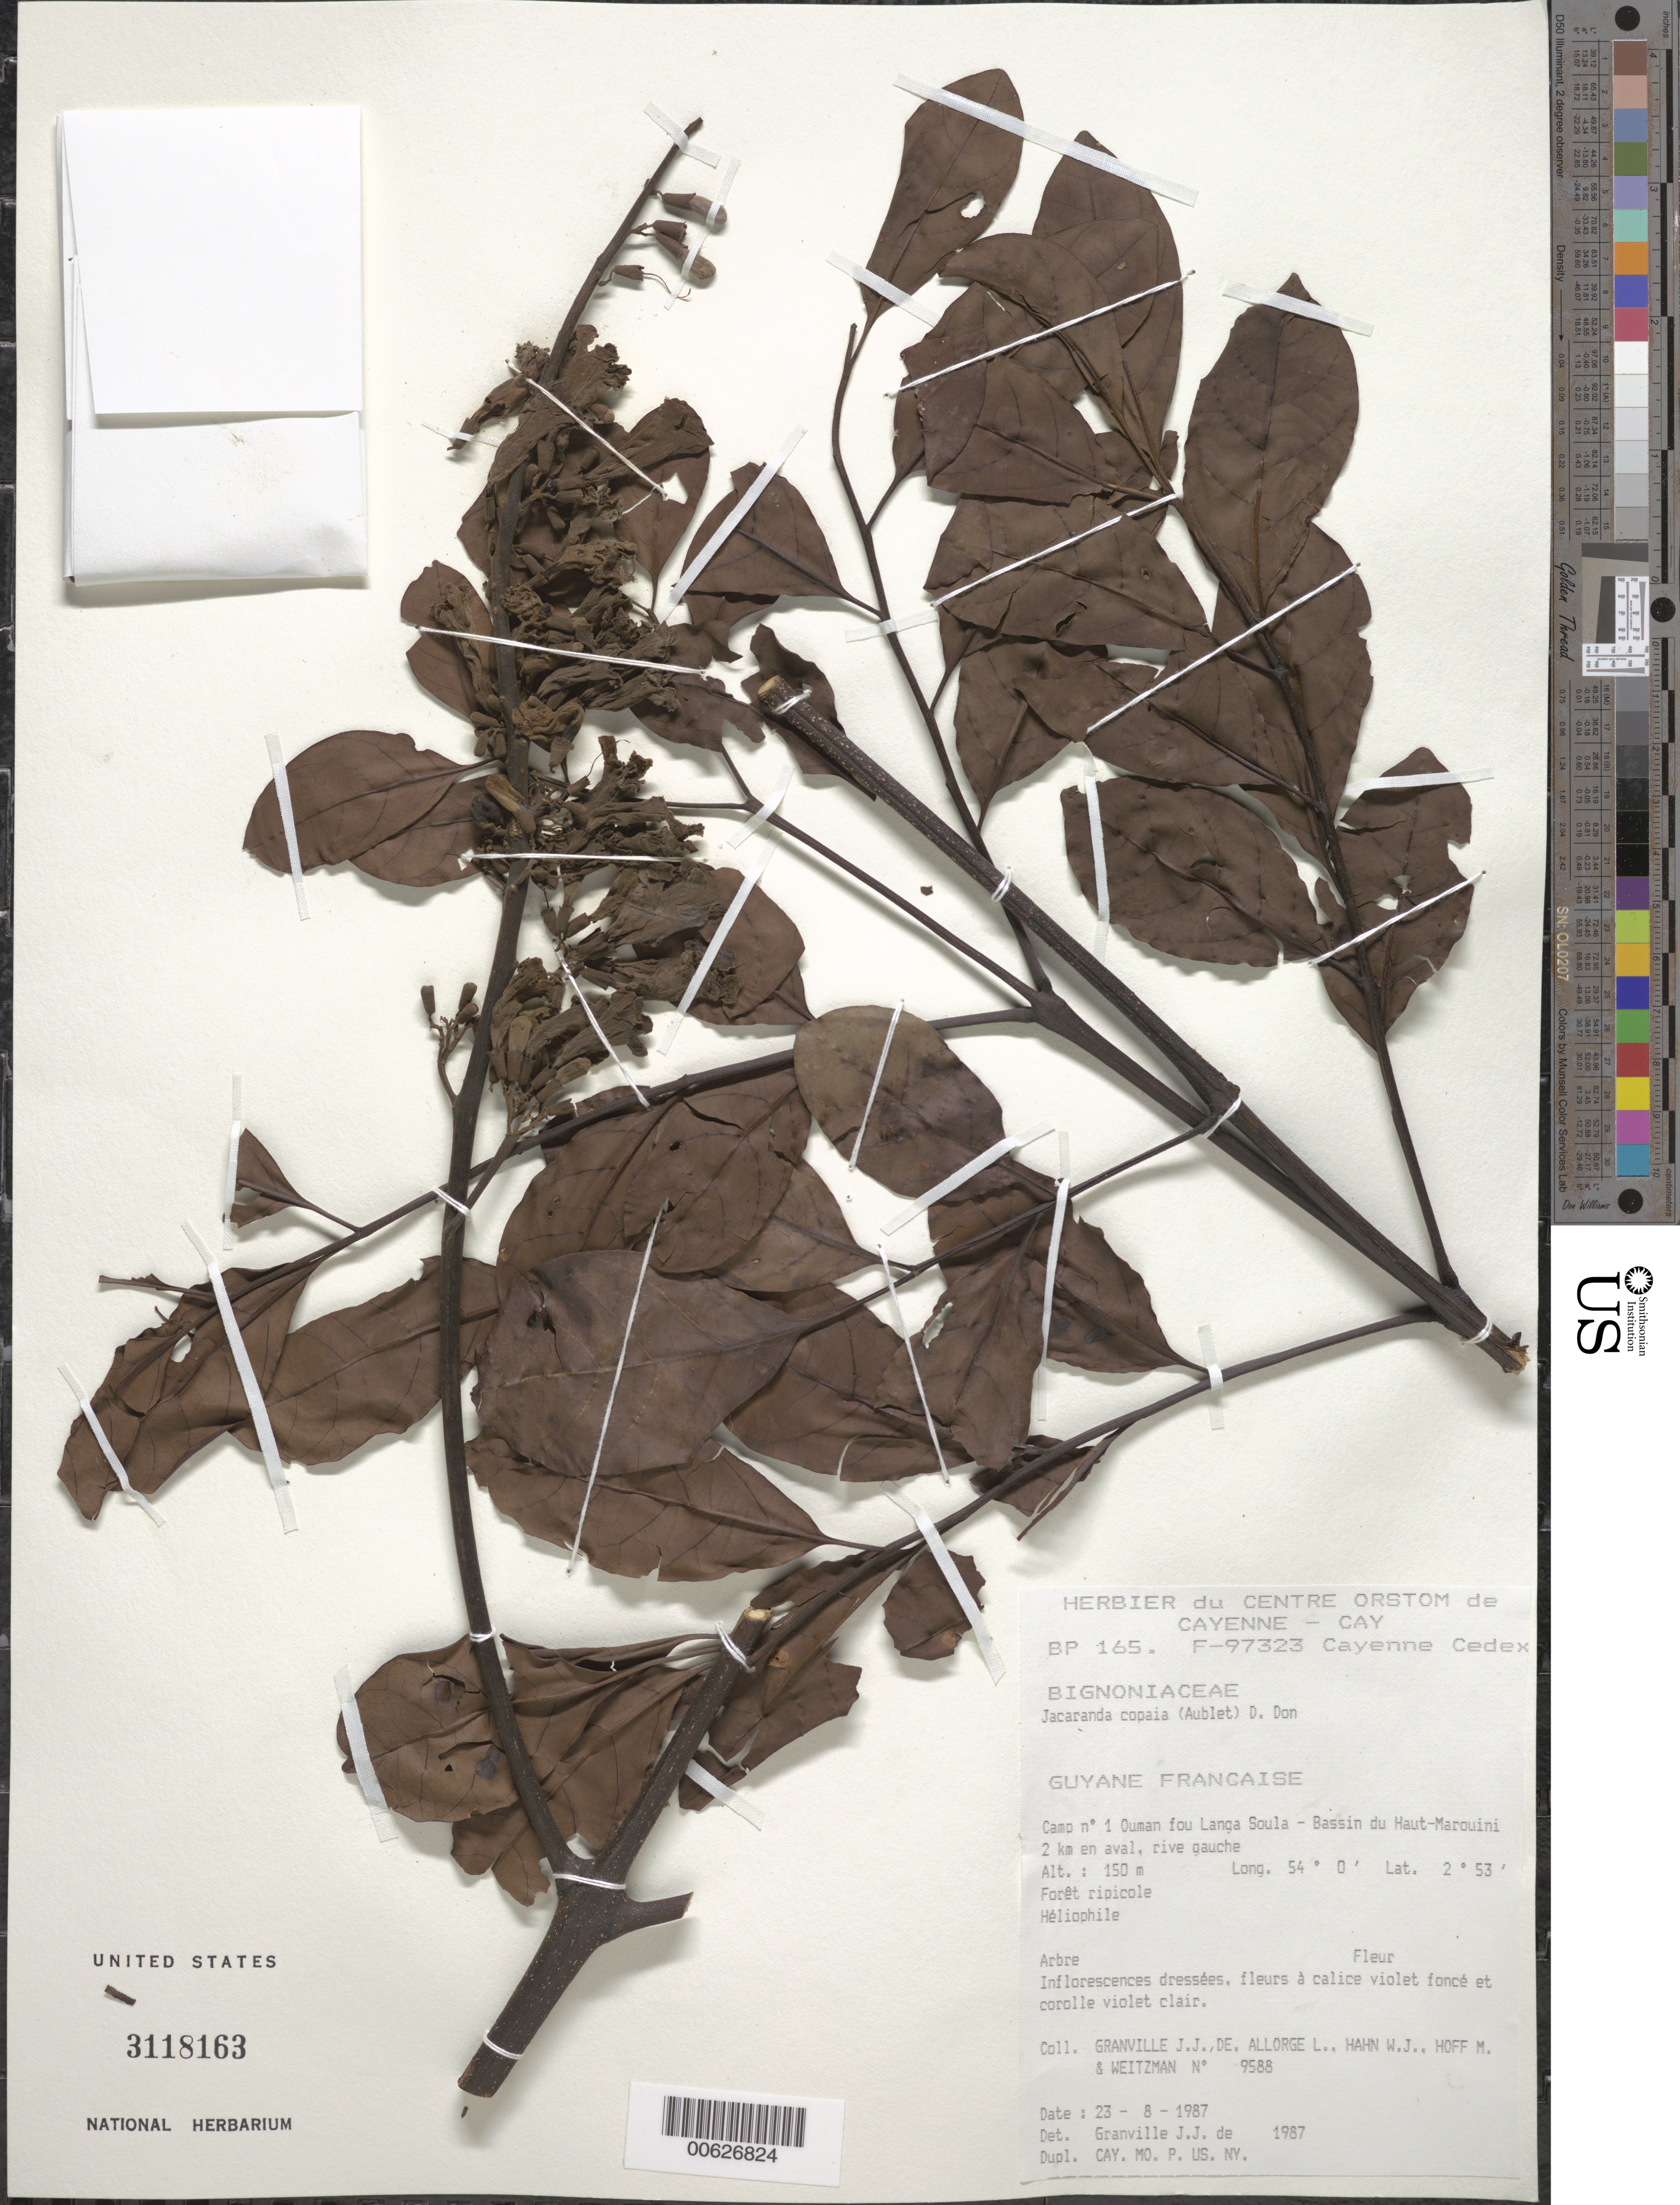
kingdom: Plantae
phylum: Tracheophyta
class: Magnoliopsida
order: Lamiales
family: Bignoniaceae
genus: Jacaranda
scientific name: Jacaranda copaia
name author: (Aubl.) D. Don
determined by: Granville, J. J. de, (CAY), Institut de Recherche pour le Developpement (IRD) (FRENCH GUIANA)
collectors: J.-J. de Granville, L. Allorge, W. J. Hahn, M. Hoff & A. L. Weitzman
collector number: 9588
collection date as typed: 23-Aug-87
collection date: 1987-08-23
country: French Guiana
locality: Ouman fou Langa Soula, Camp #1, Bassin du Haut-Marouini, 2 km en aval, rive gauche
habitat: Forêt ripicole, héliophile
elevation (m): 150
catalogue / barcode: US 3118163